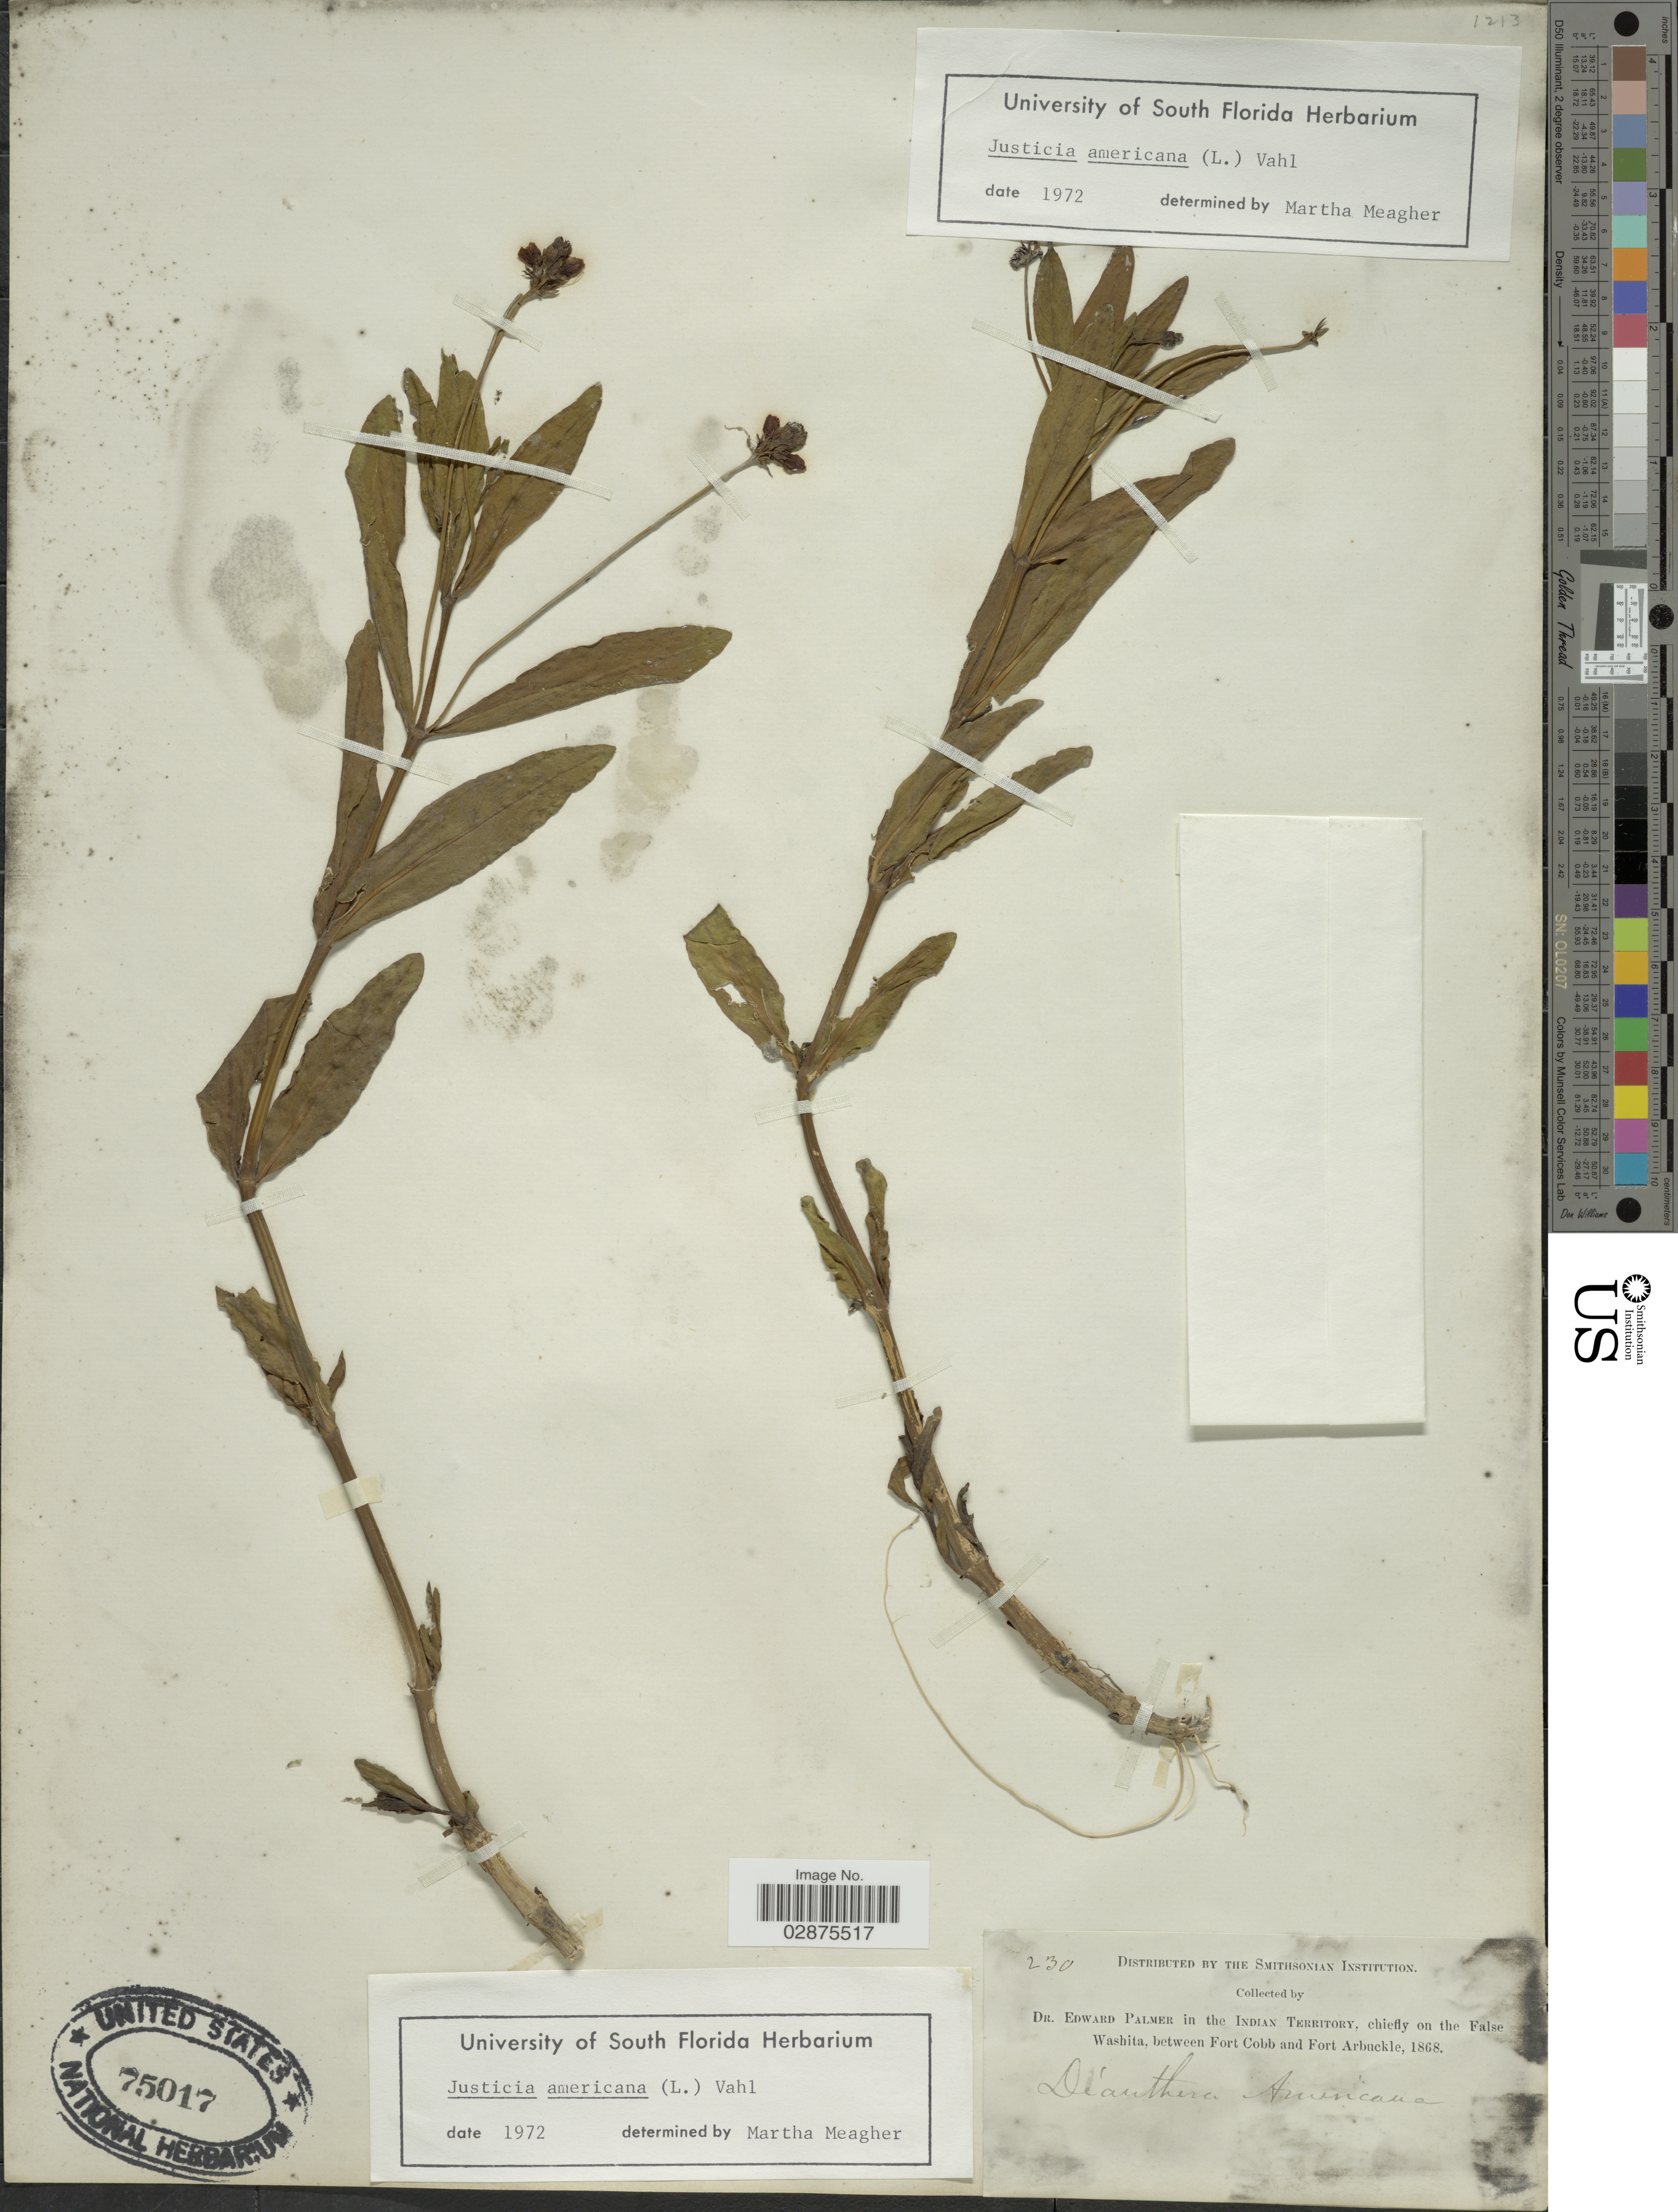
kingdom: Plantae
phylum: Tracheophyta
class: Magnoliopsida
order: Lamiales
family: Acanthaceae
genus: Justicia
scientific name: Justicia americana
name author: (L.) Vahl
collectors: E. Palmer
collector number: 230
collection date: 1868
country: United States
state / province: Oklahoma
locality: In the Indian Territory, chiefly on the False Washita, between Fort Cobb and Fort Arbuckle.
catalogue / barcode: US 75017